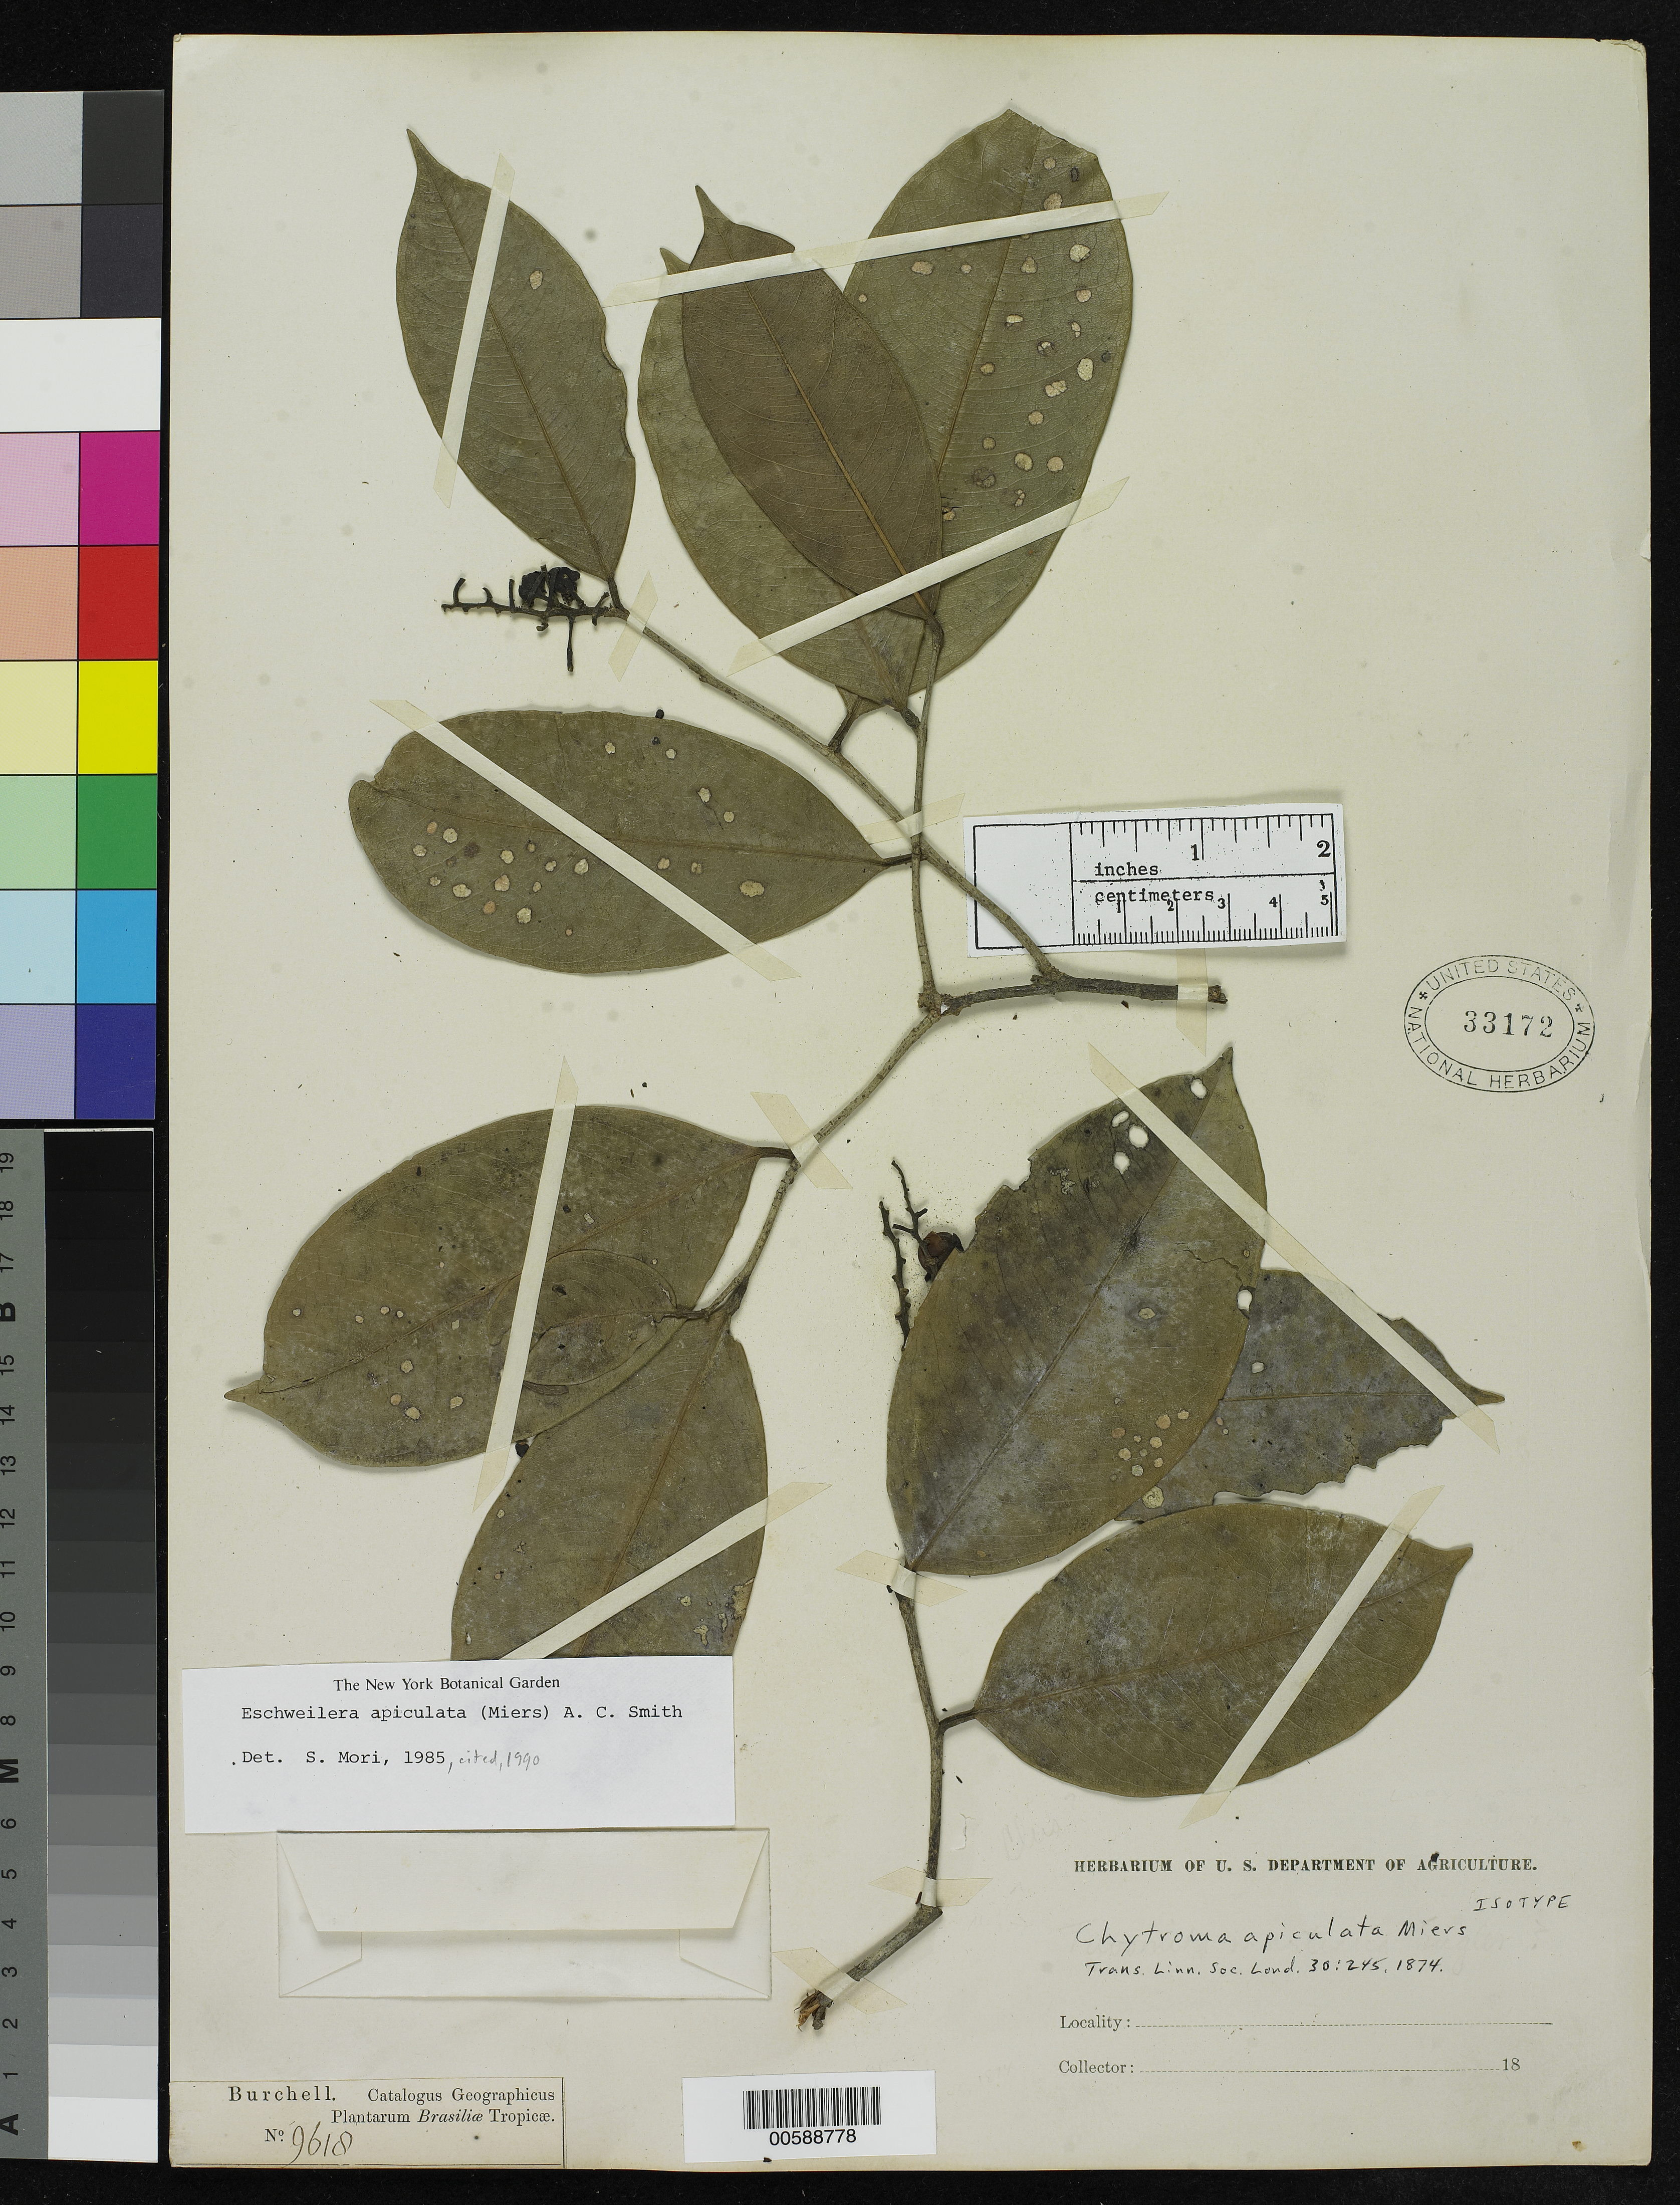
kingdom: Plantae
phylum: Tracheophyta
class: Magnoliopsida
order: Ericales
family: Lecythidaceae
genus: Chytroma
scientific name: Chytroma apiculata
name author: Miers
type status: Isotype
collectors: W. J. Burchell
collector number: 9618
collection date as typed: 18--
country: Brazil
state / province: Minas Gerais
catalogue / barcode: US 33172